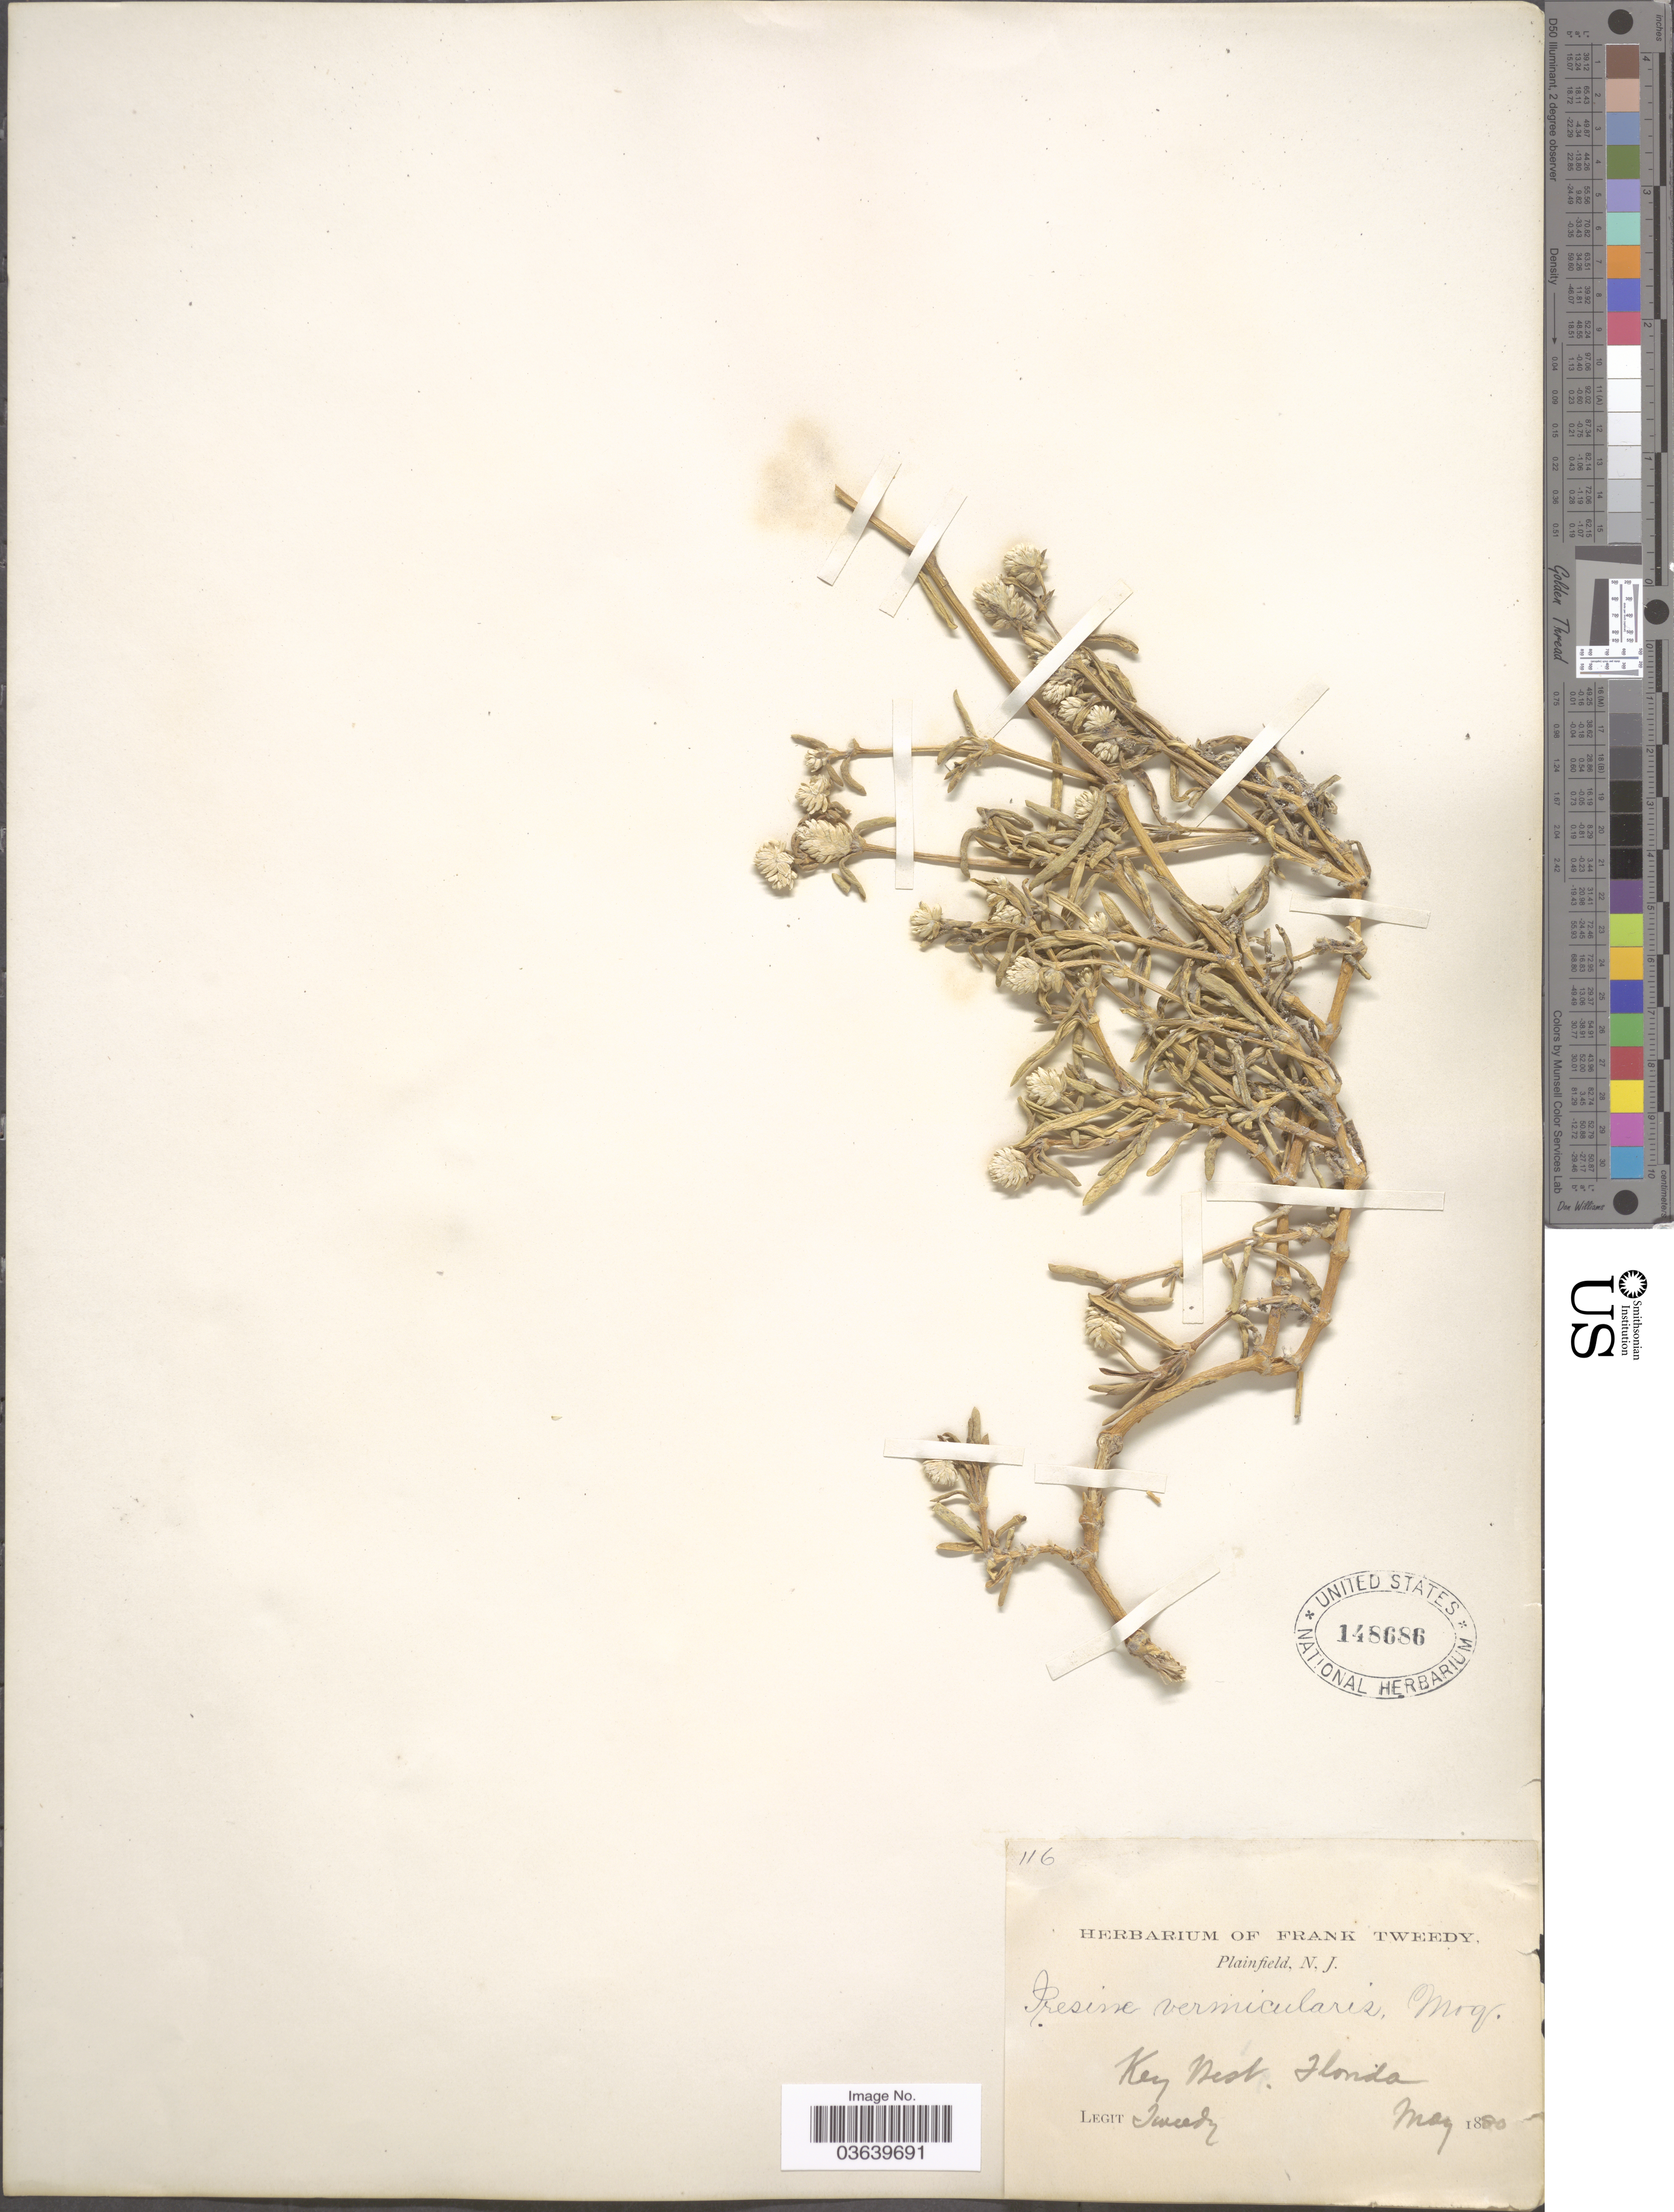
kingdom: Plantae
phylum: Tracheophyta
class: Magnoliopsida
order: Caryophyllales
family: Amaranthaceae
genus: Gomphrena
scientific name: Gomphrena vermicularis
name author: L.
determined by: Strong, Mark T., (BOT), Smithsonian Institution - National Museum of Natural History (UNITED STATES)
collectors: F. Tweedy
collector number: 116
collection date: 1880-05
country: United States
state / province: Florida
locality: Key West.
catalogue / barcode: US 148686